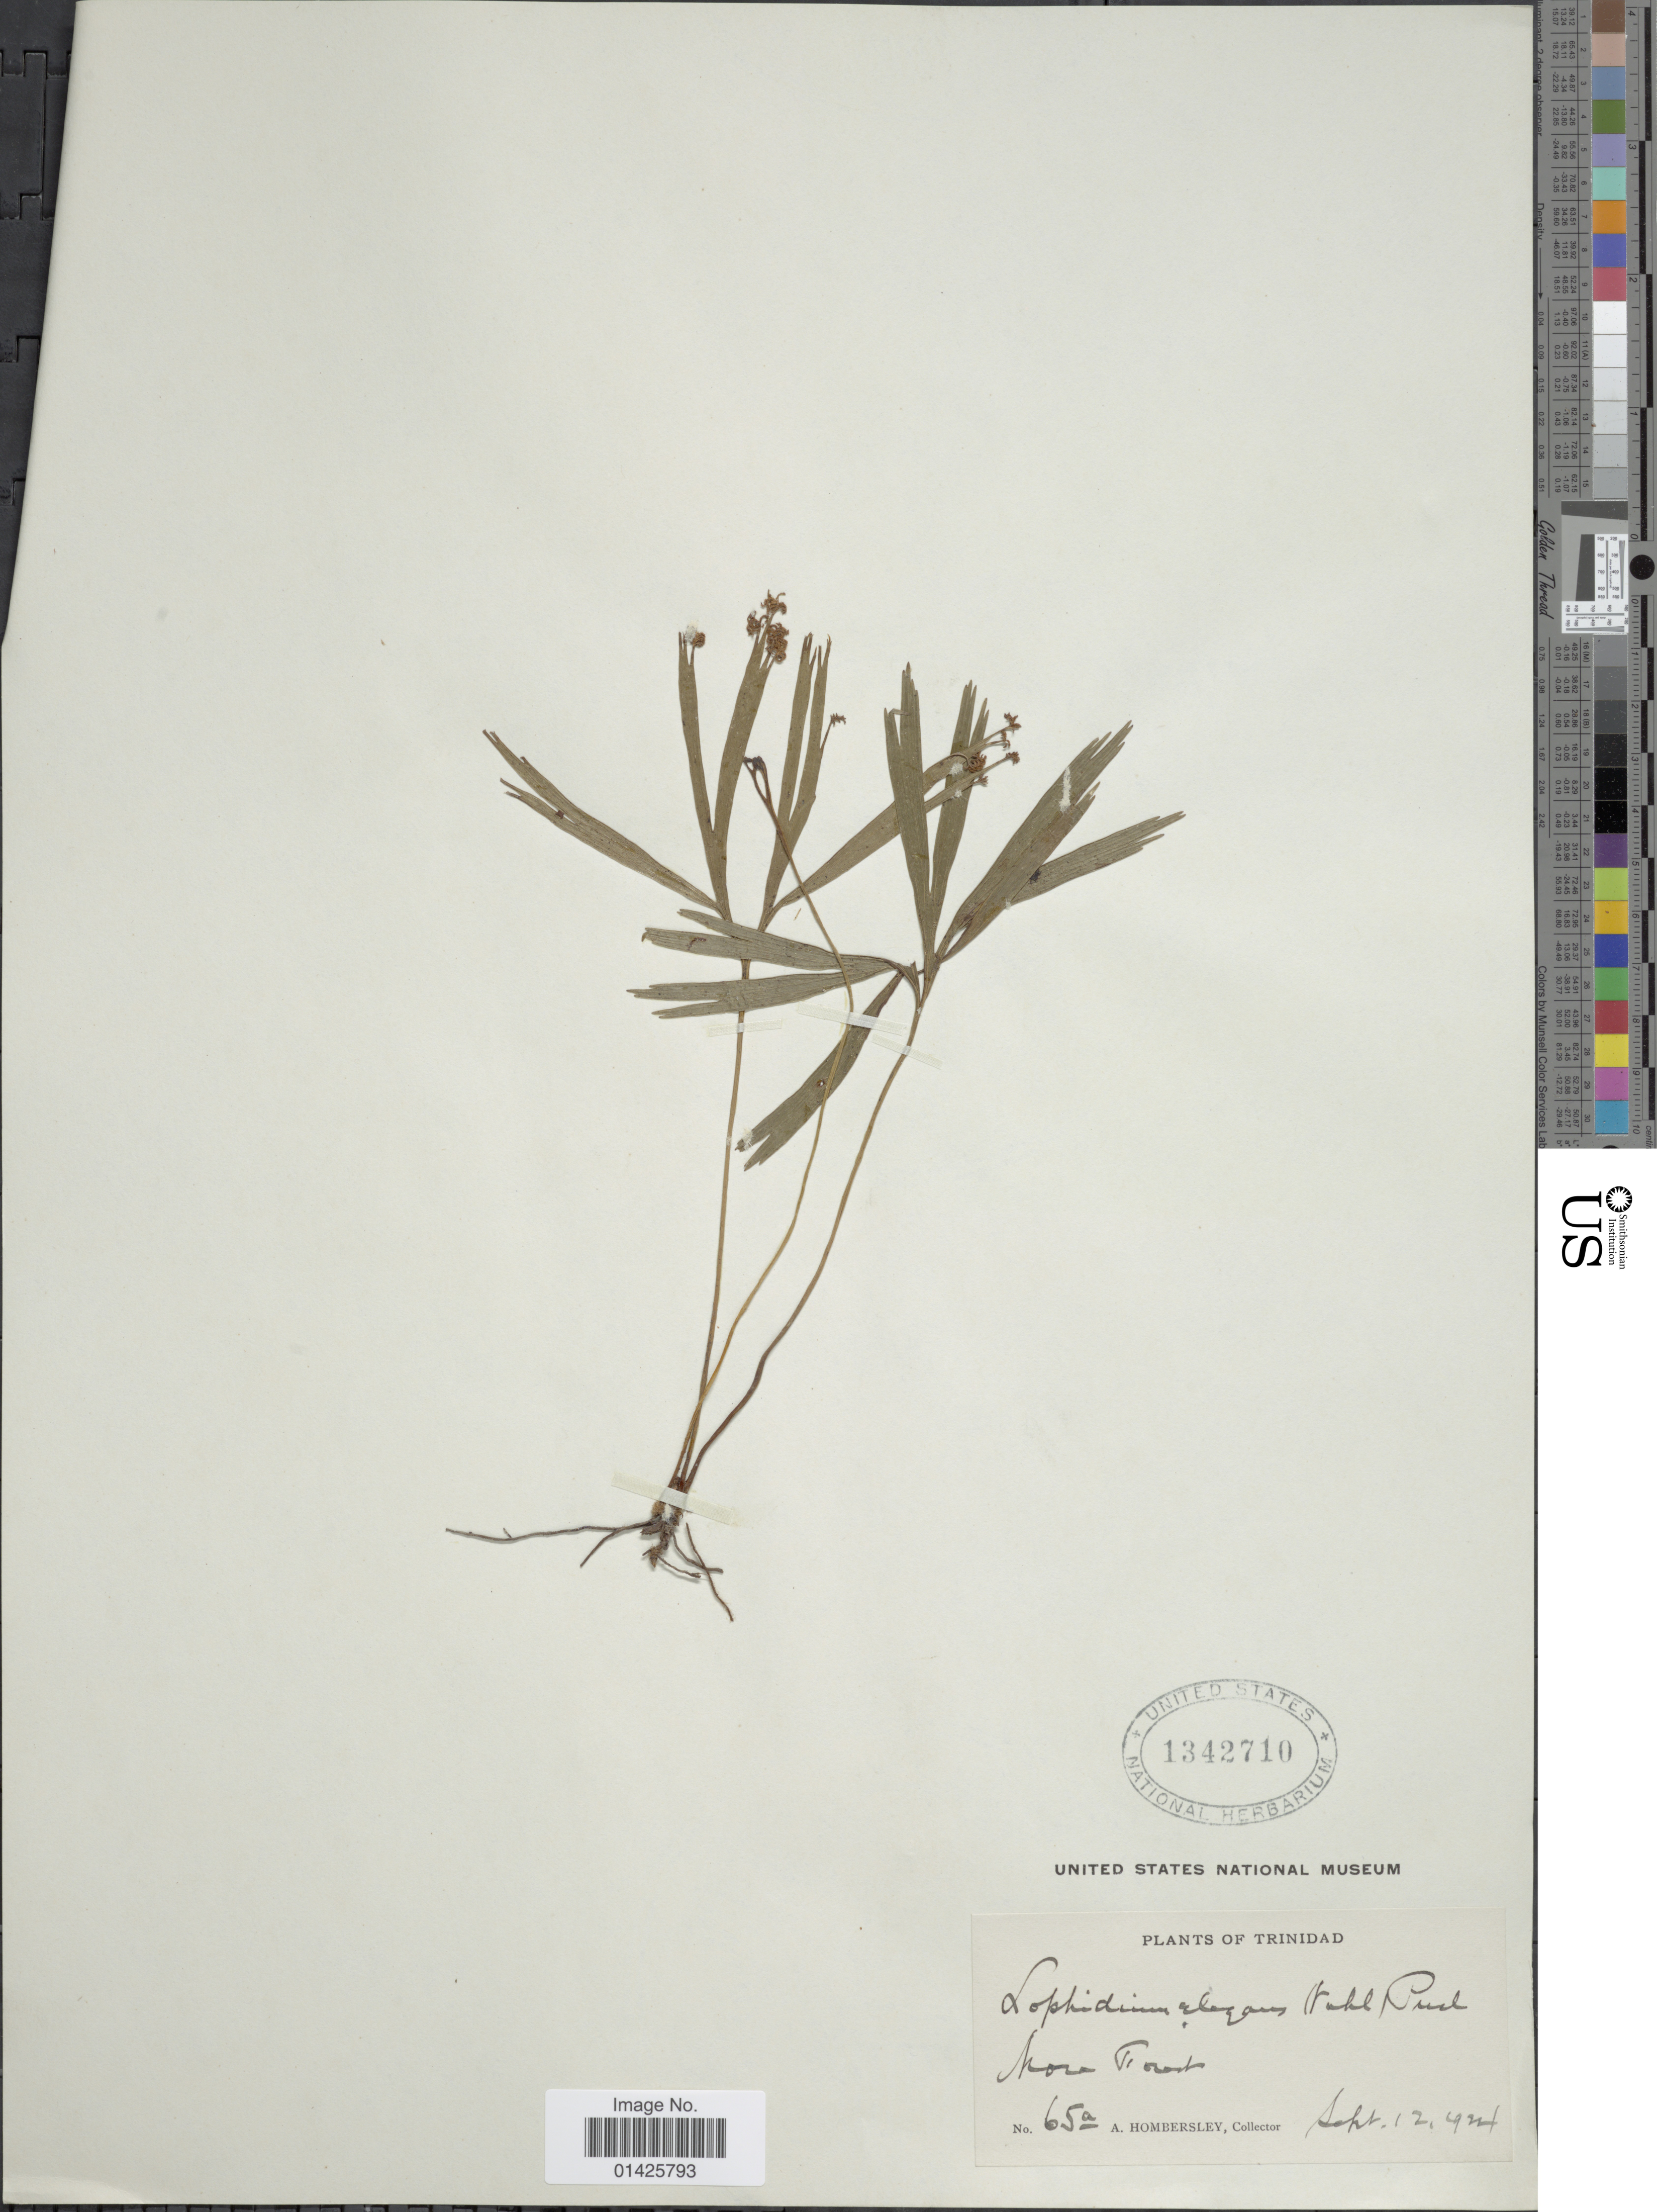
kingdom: Plantae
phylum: Tracheophyta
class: Polypodiopsida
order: Schizaeales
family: Schizaeaceae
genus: Schizaea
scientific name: Schizaea elegans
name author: (Vahl) Sw.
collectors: A. Hombersley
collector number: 65a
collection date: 1924-09-12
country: Trinidad and Tobago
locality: Trinidad, Mora Forest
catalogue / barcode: US 1342710